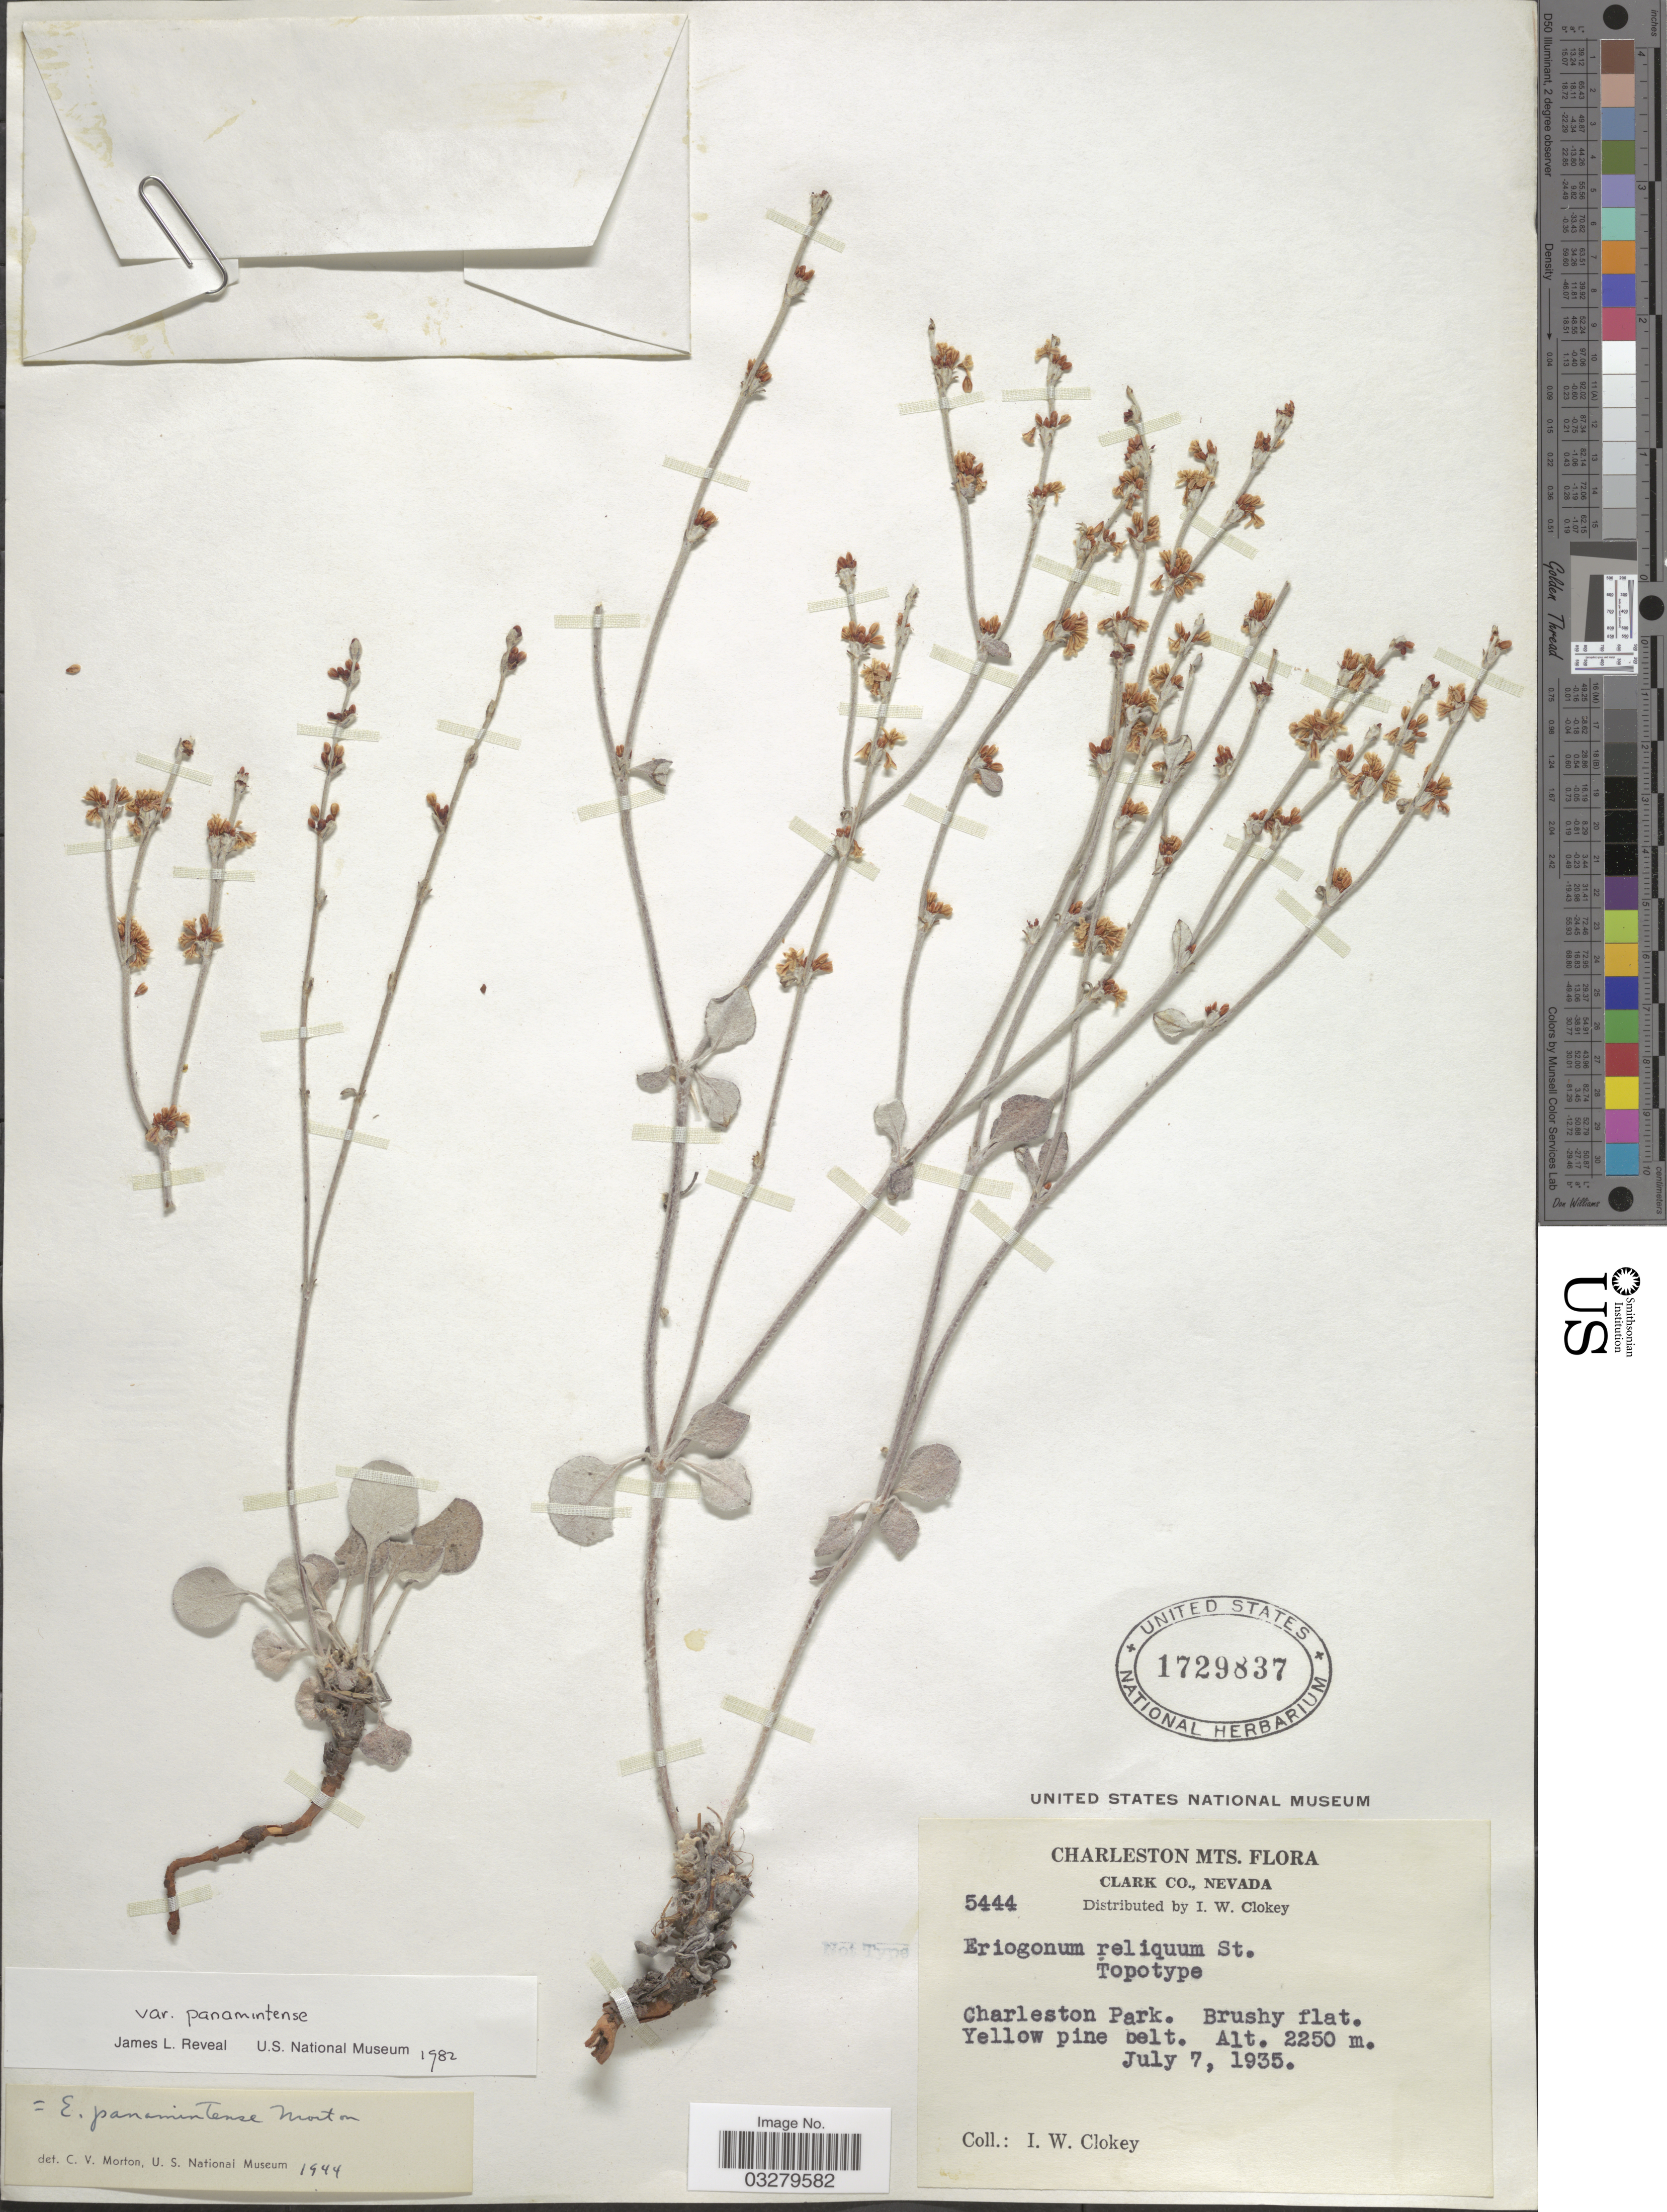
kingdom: Plantae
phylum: Tracheophyta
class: Magnoliopsida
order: Caryophyllales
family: Polygonaceae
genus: Eriogonum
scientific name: Eriogonum panamintense var. panamintense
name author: C.V. Morton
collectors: I. W. Clokey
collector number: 5444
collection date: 1935-07-07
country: United States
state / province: Nevada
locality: Charleston Mts. Clark Co. Charleston Park. Brushy flat.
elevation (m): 2250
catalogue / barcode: US 1729837